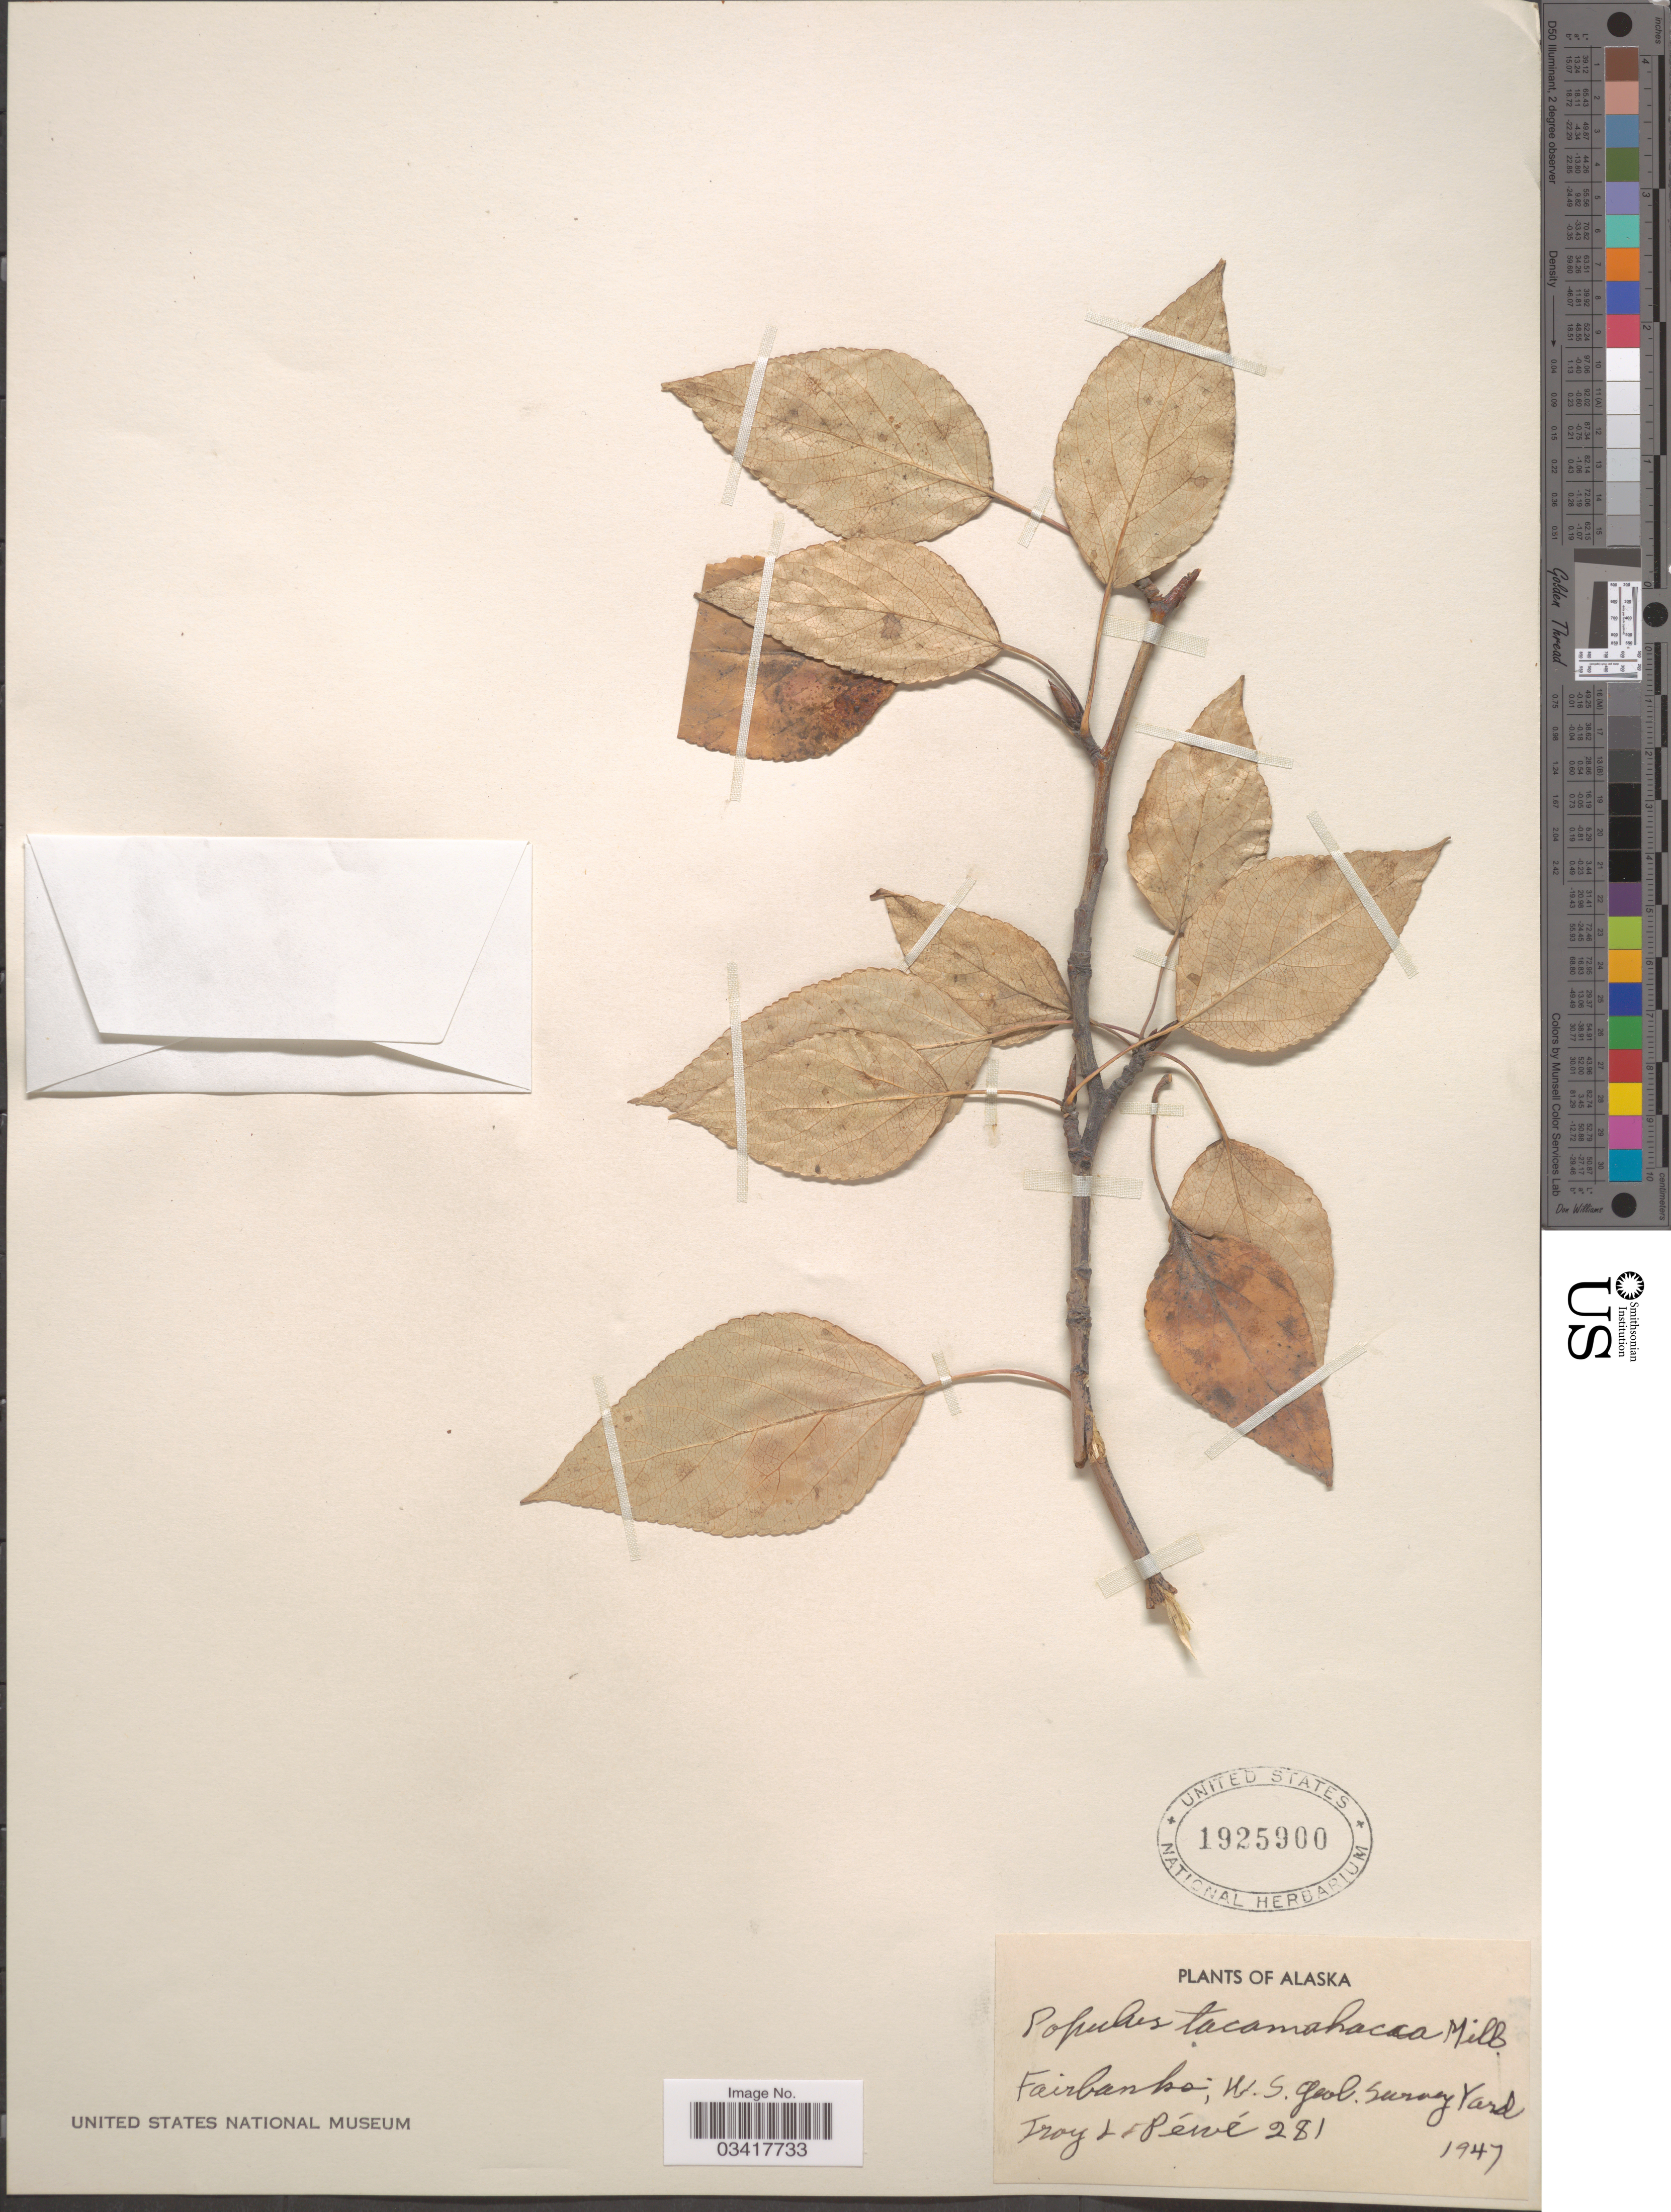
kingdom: Plantae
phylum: Tracheophyta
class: Magnoliopsida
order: Malpighiales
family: Salicaceae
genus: Populus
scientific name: Populus balsamifera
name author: L.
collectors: T. Péwé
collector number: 281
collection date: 1947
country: United States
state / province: Alaska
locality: Fairbanks, W.S. Geol. Survey Yard.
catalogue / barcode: US 1925900